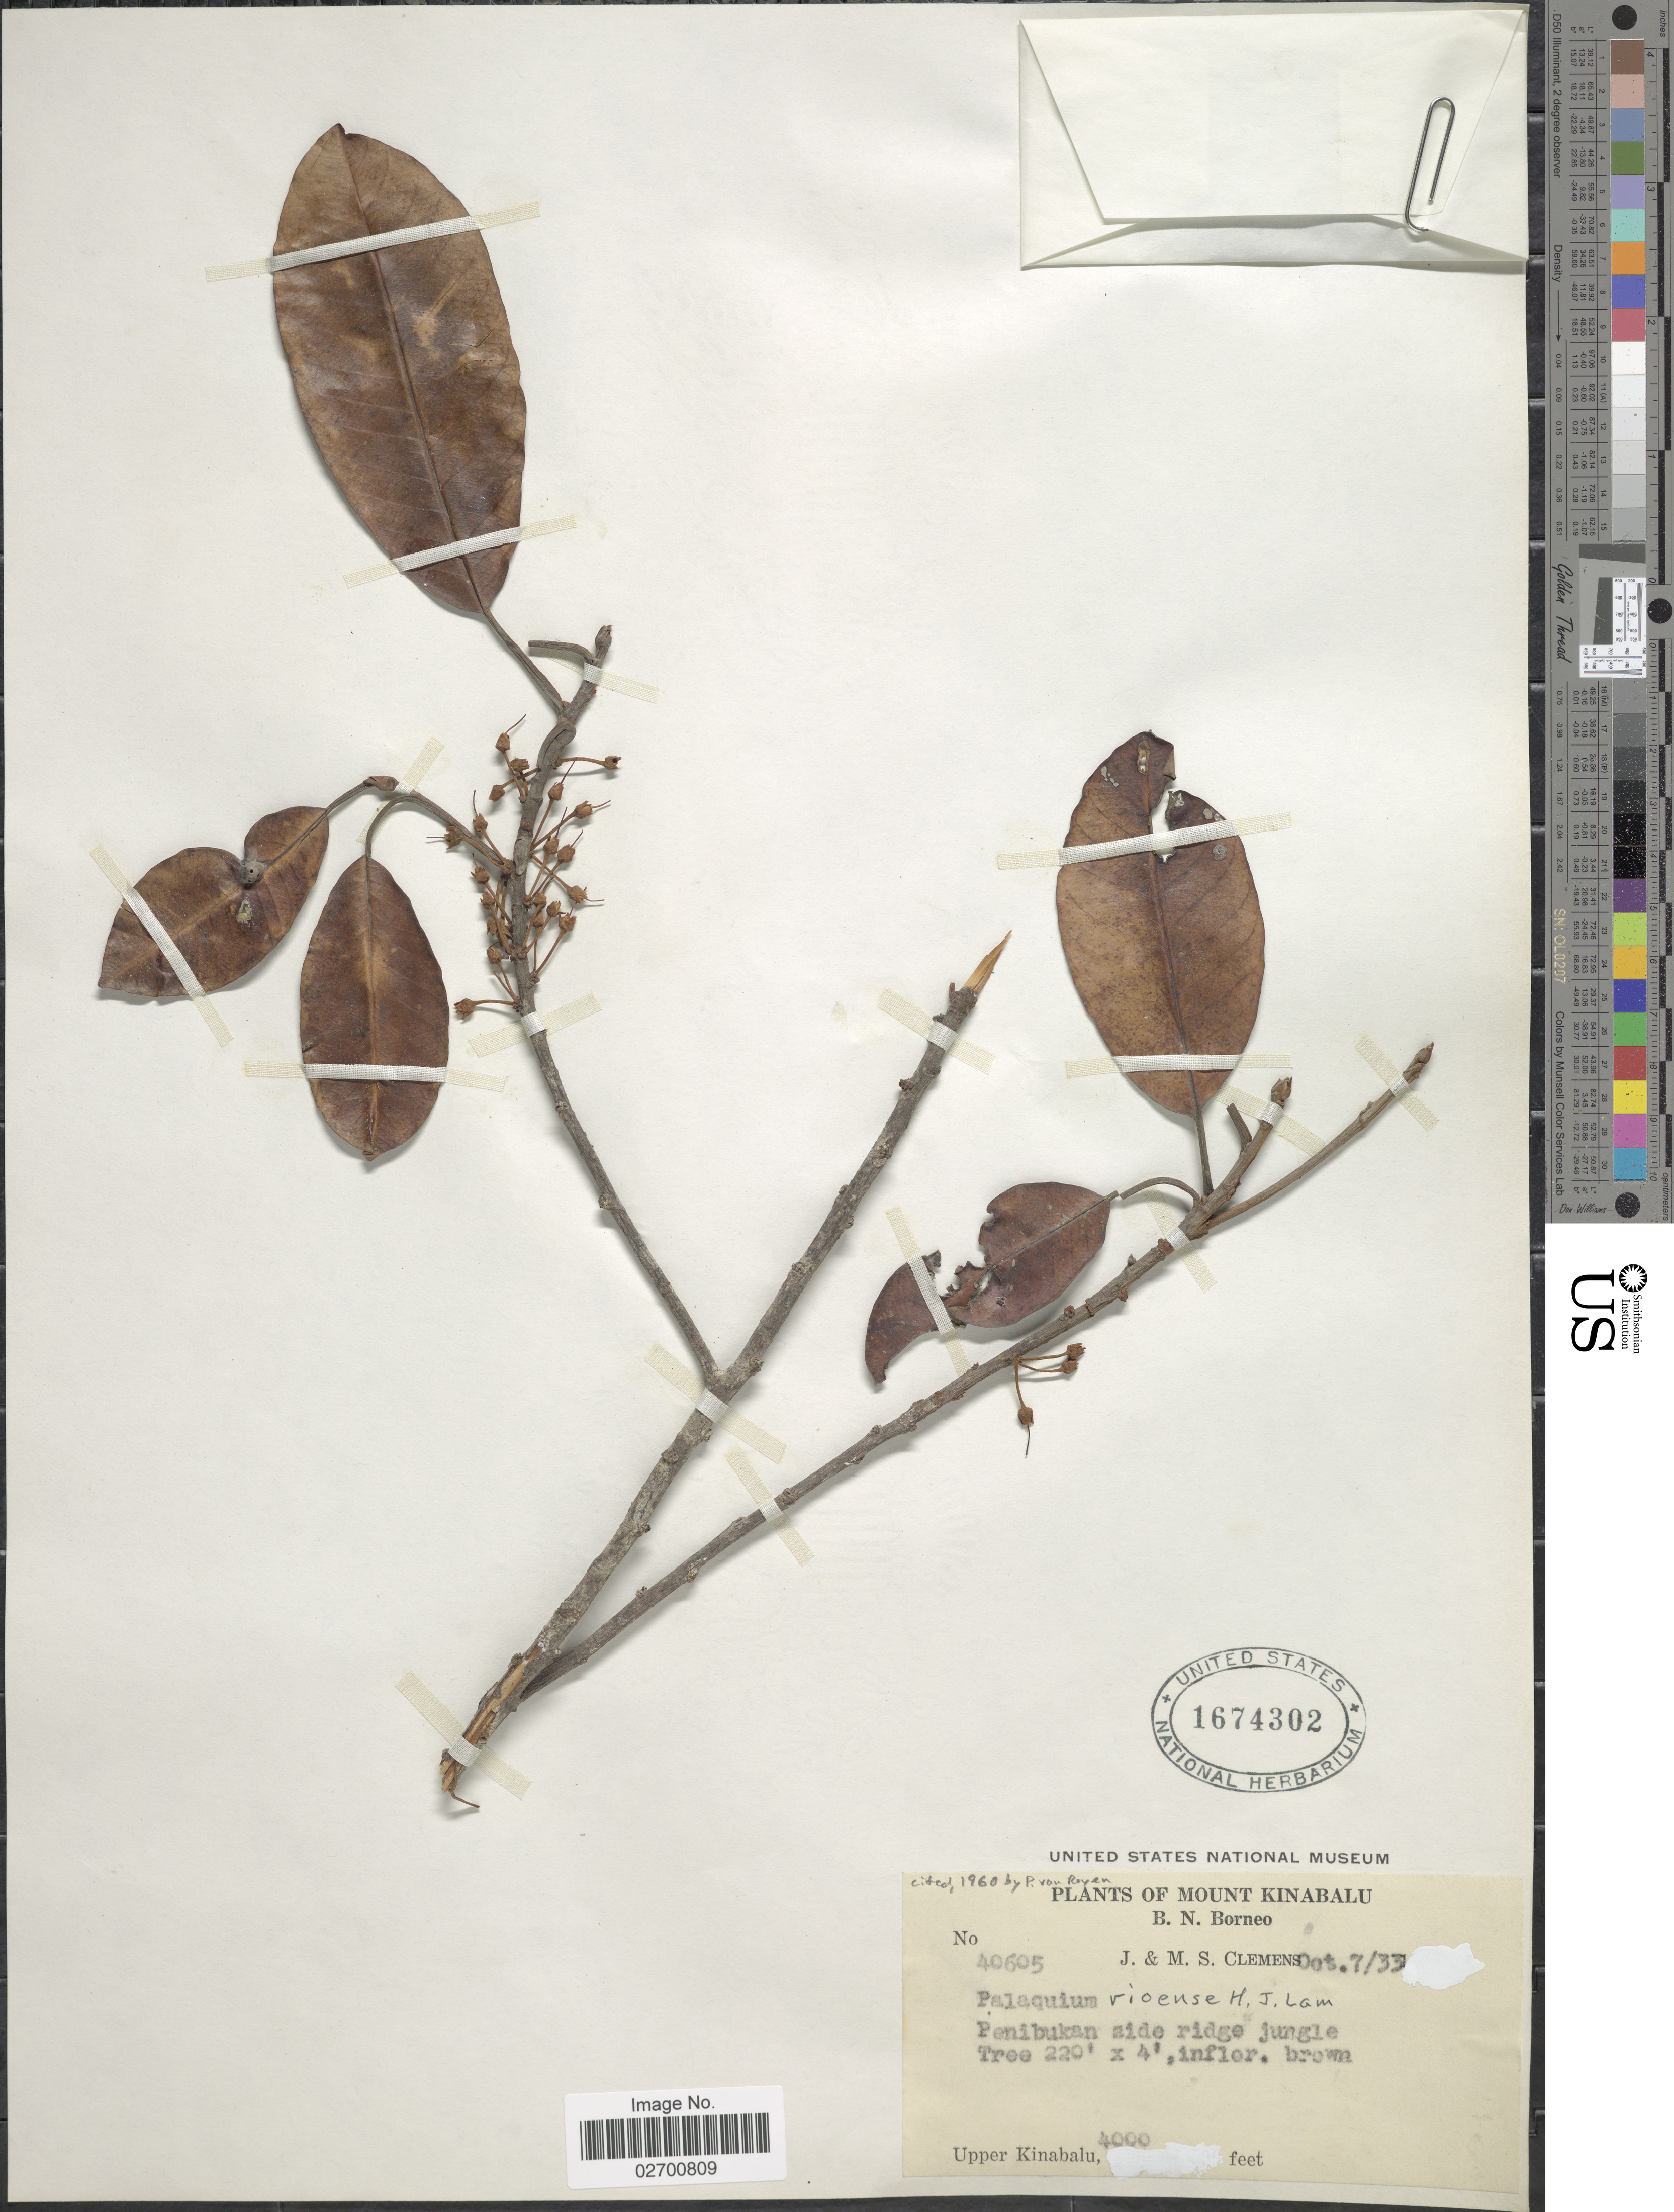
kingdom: Plantae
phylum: Tracheophyta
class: Magnoliopsida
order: Ericales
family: Sapotaceae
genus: Palaquium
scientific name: Palaquium rioense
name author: H.J. Lam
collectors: J. Clemens & M. S. Clemens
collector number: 40605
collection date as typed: Transcribed d/m/y: 7/10/33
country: Malaysia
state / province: Sabah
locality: Mount Kinabalu. B. N. Borneo. Penibukan aide ridge jungle. Upper Kinabalu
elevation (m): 1219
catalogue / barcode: US 1674302